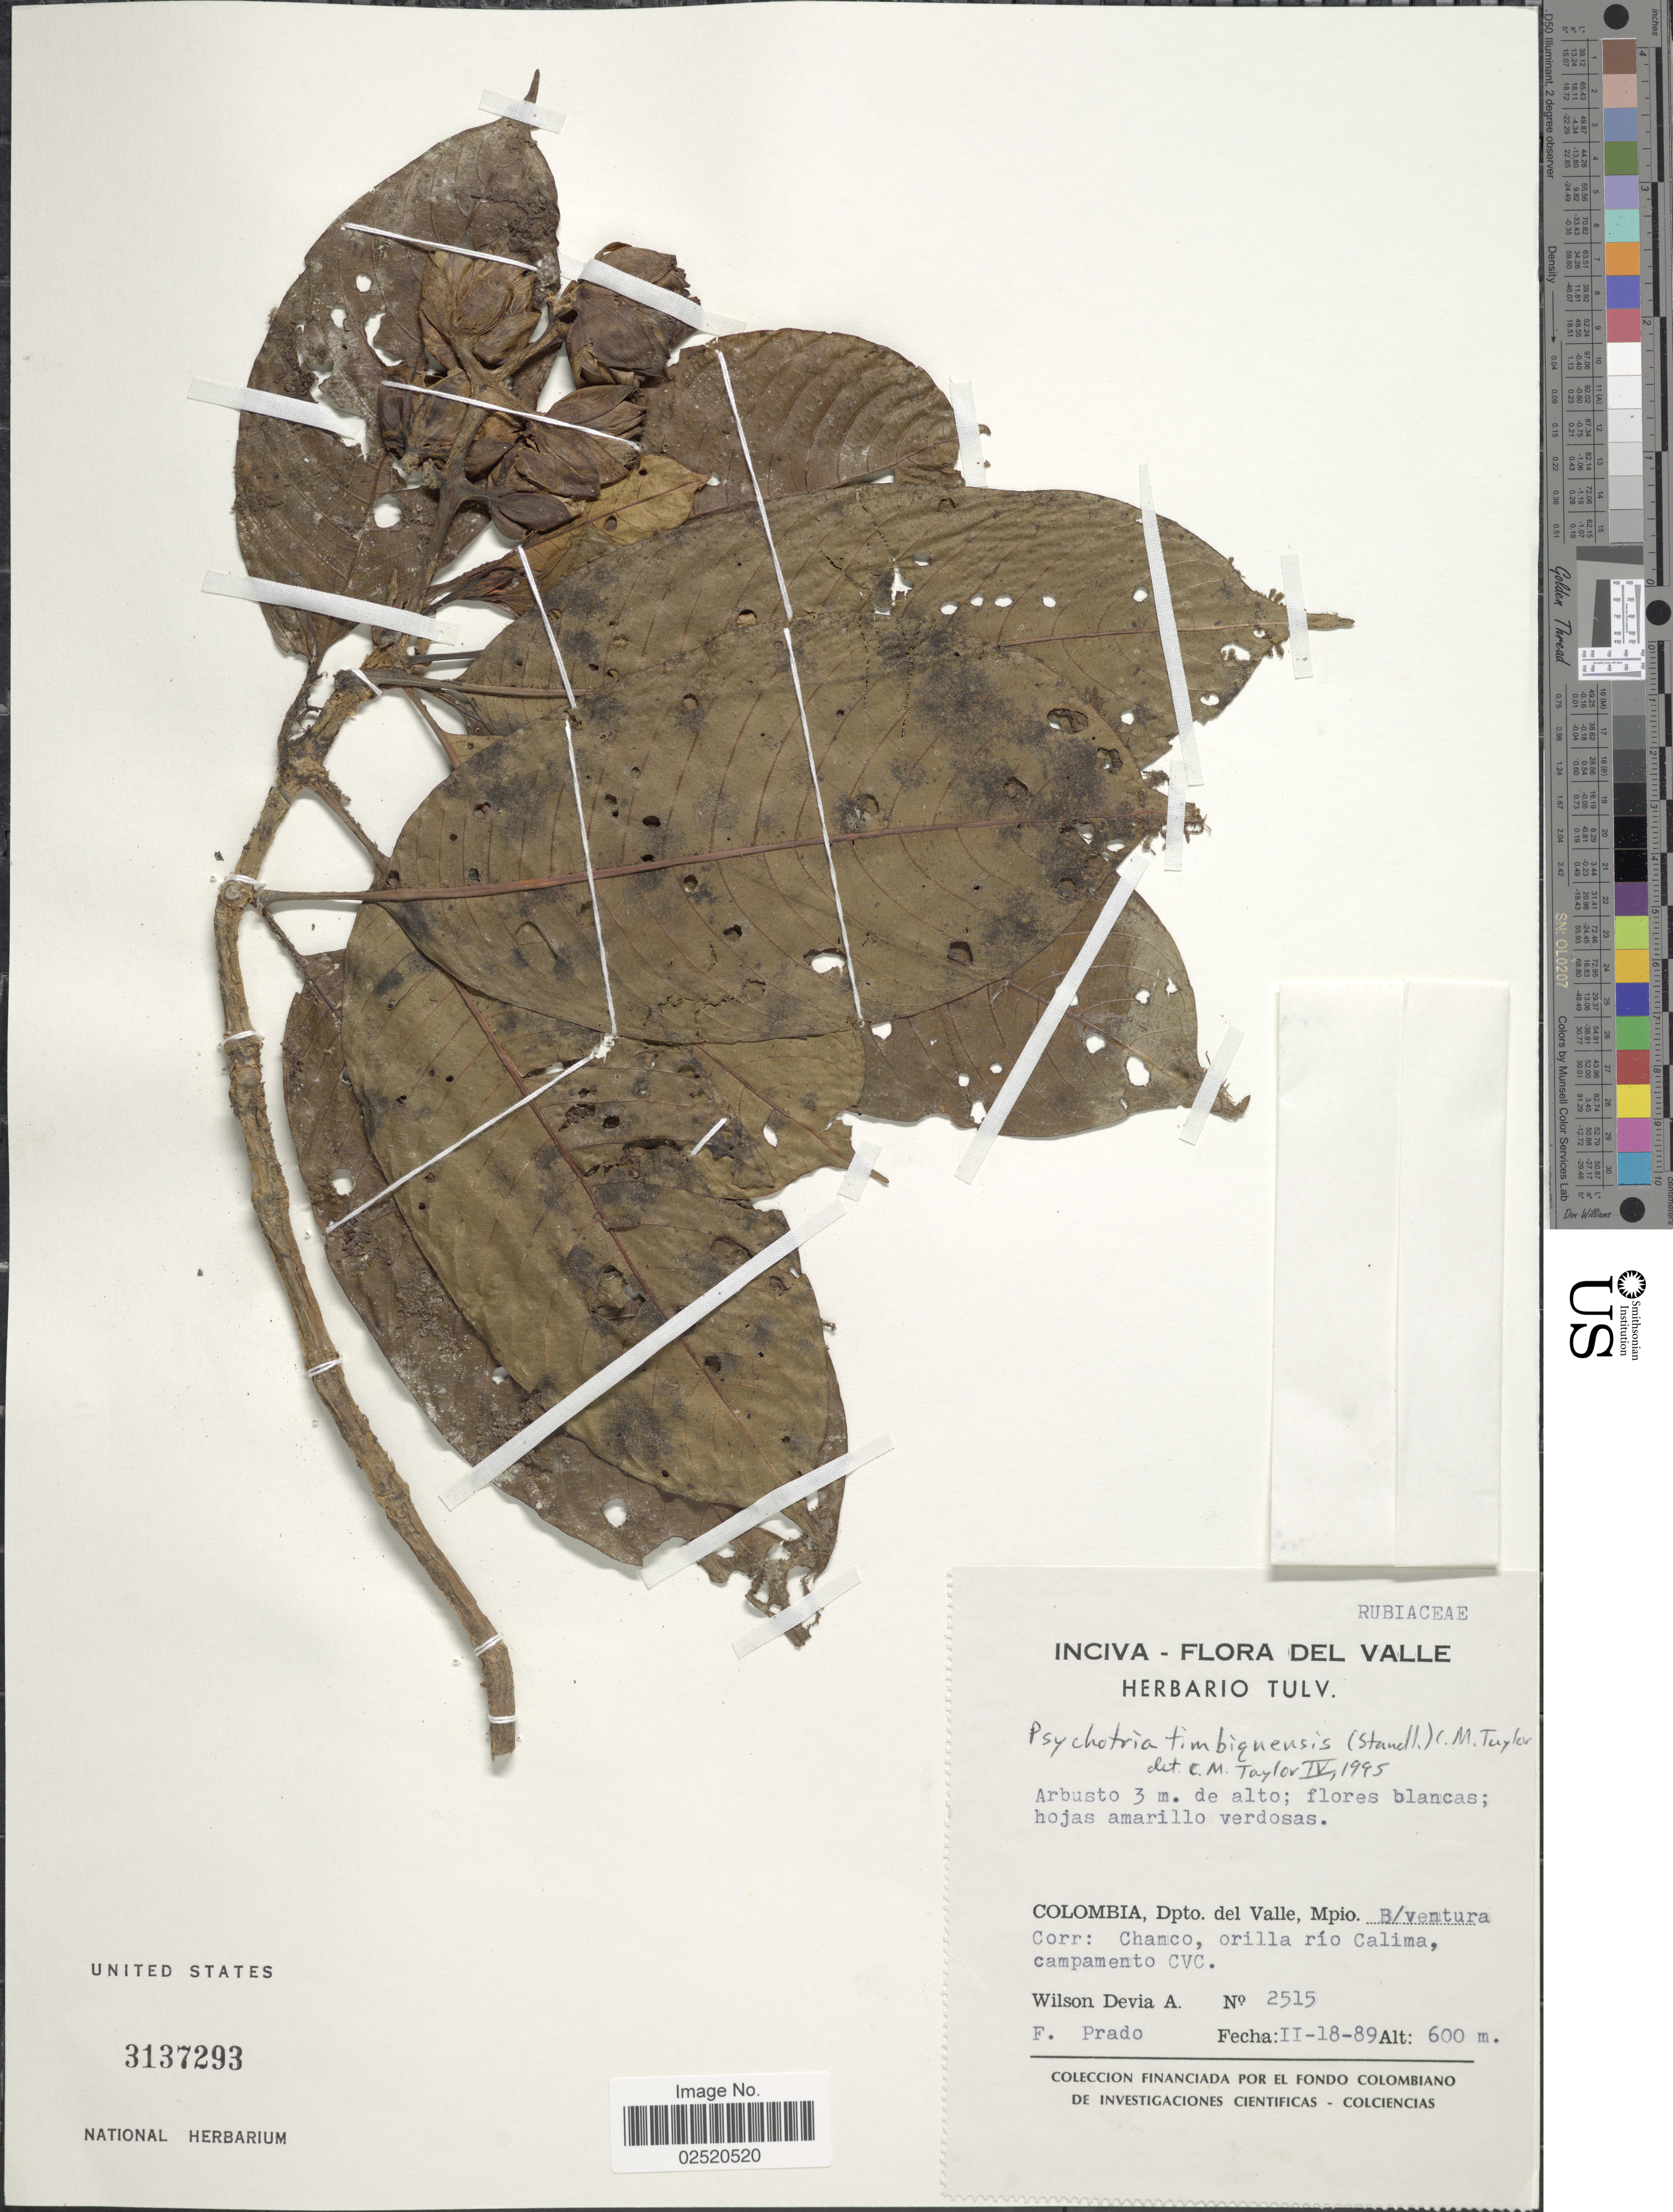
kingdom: Plantae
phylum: Tracheophyta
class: Magnoliopsida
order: Gentianales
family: Rubiaceae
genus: Psychotria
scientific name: Psychotria timbiquensis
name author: (Standl.) C.M. Taylor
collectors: W. Devia A. & F. Prado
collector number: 2515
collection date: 1989-02-18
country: Colombia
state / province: Valle del Cauca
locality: Mpio. B/Ventura Corr: Chanco, orilla río Calima, campamento CVC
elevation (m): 600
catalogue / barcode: US 3137293